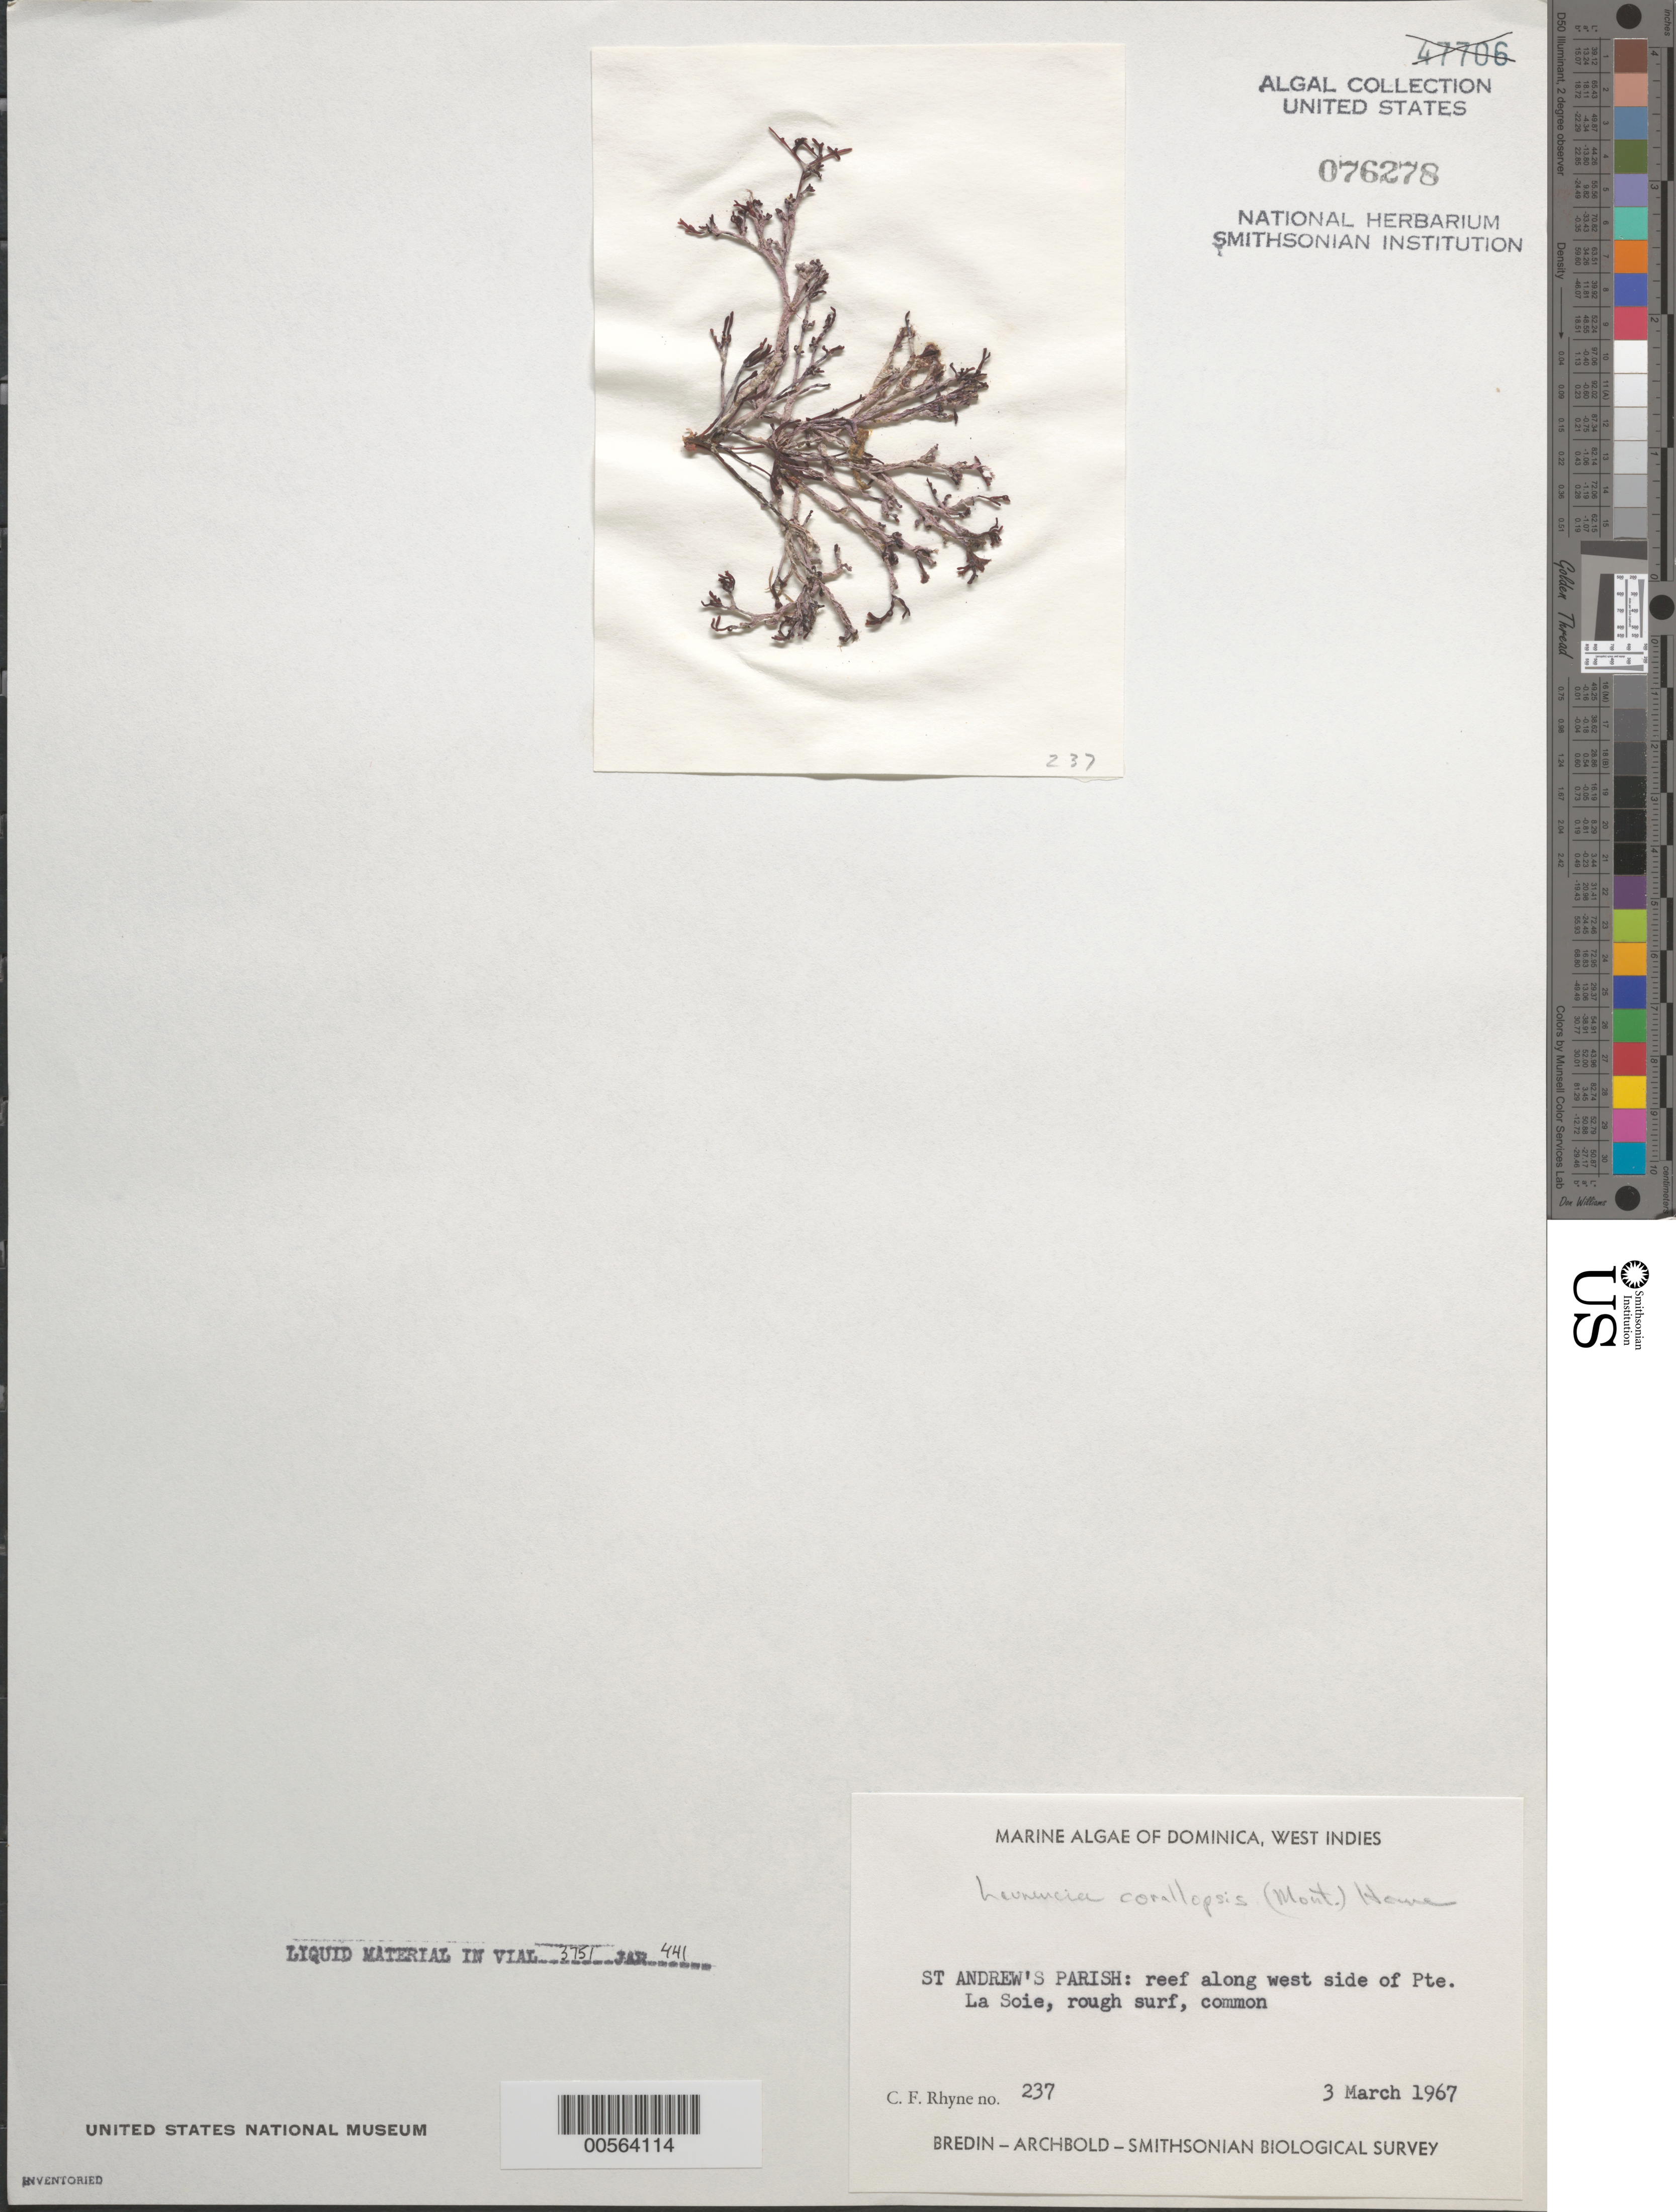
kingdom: Plantae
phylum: Rhodophyta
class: Florideophyceae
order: Ceramiales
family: Rhodomelaceae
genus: Palisada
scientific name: Palisada corallopsis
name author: (Montagne) Sentíes et al.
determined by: Algae name updating Project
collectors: C. Rhyne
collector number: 237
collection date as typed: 03 Mar 1967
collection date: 1967-03-03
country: Dominica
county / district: St. Andrew's Parish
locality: Pointe La Soie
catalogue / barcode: US 76278